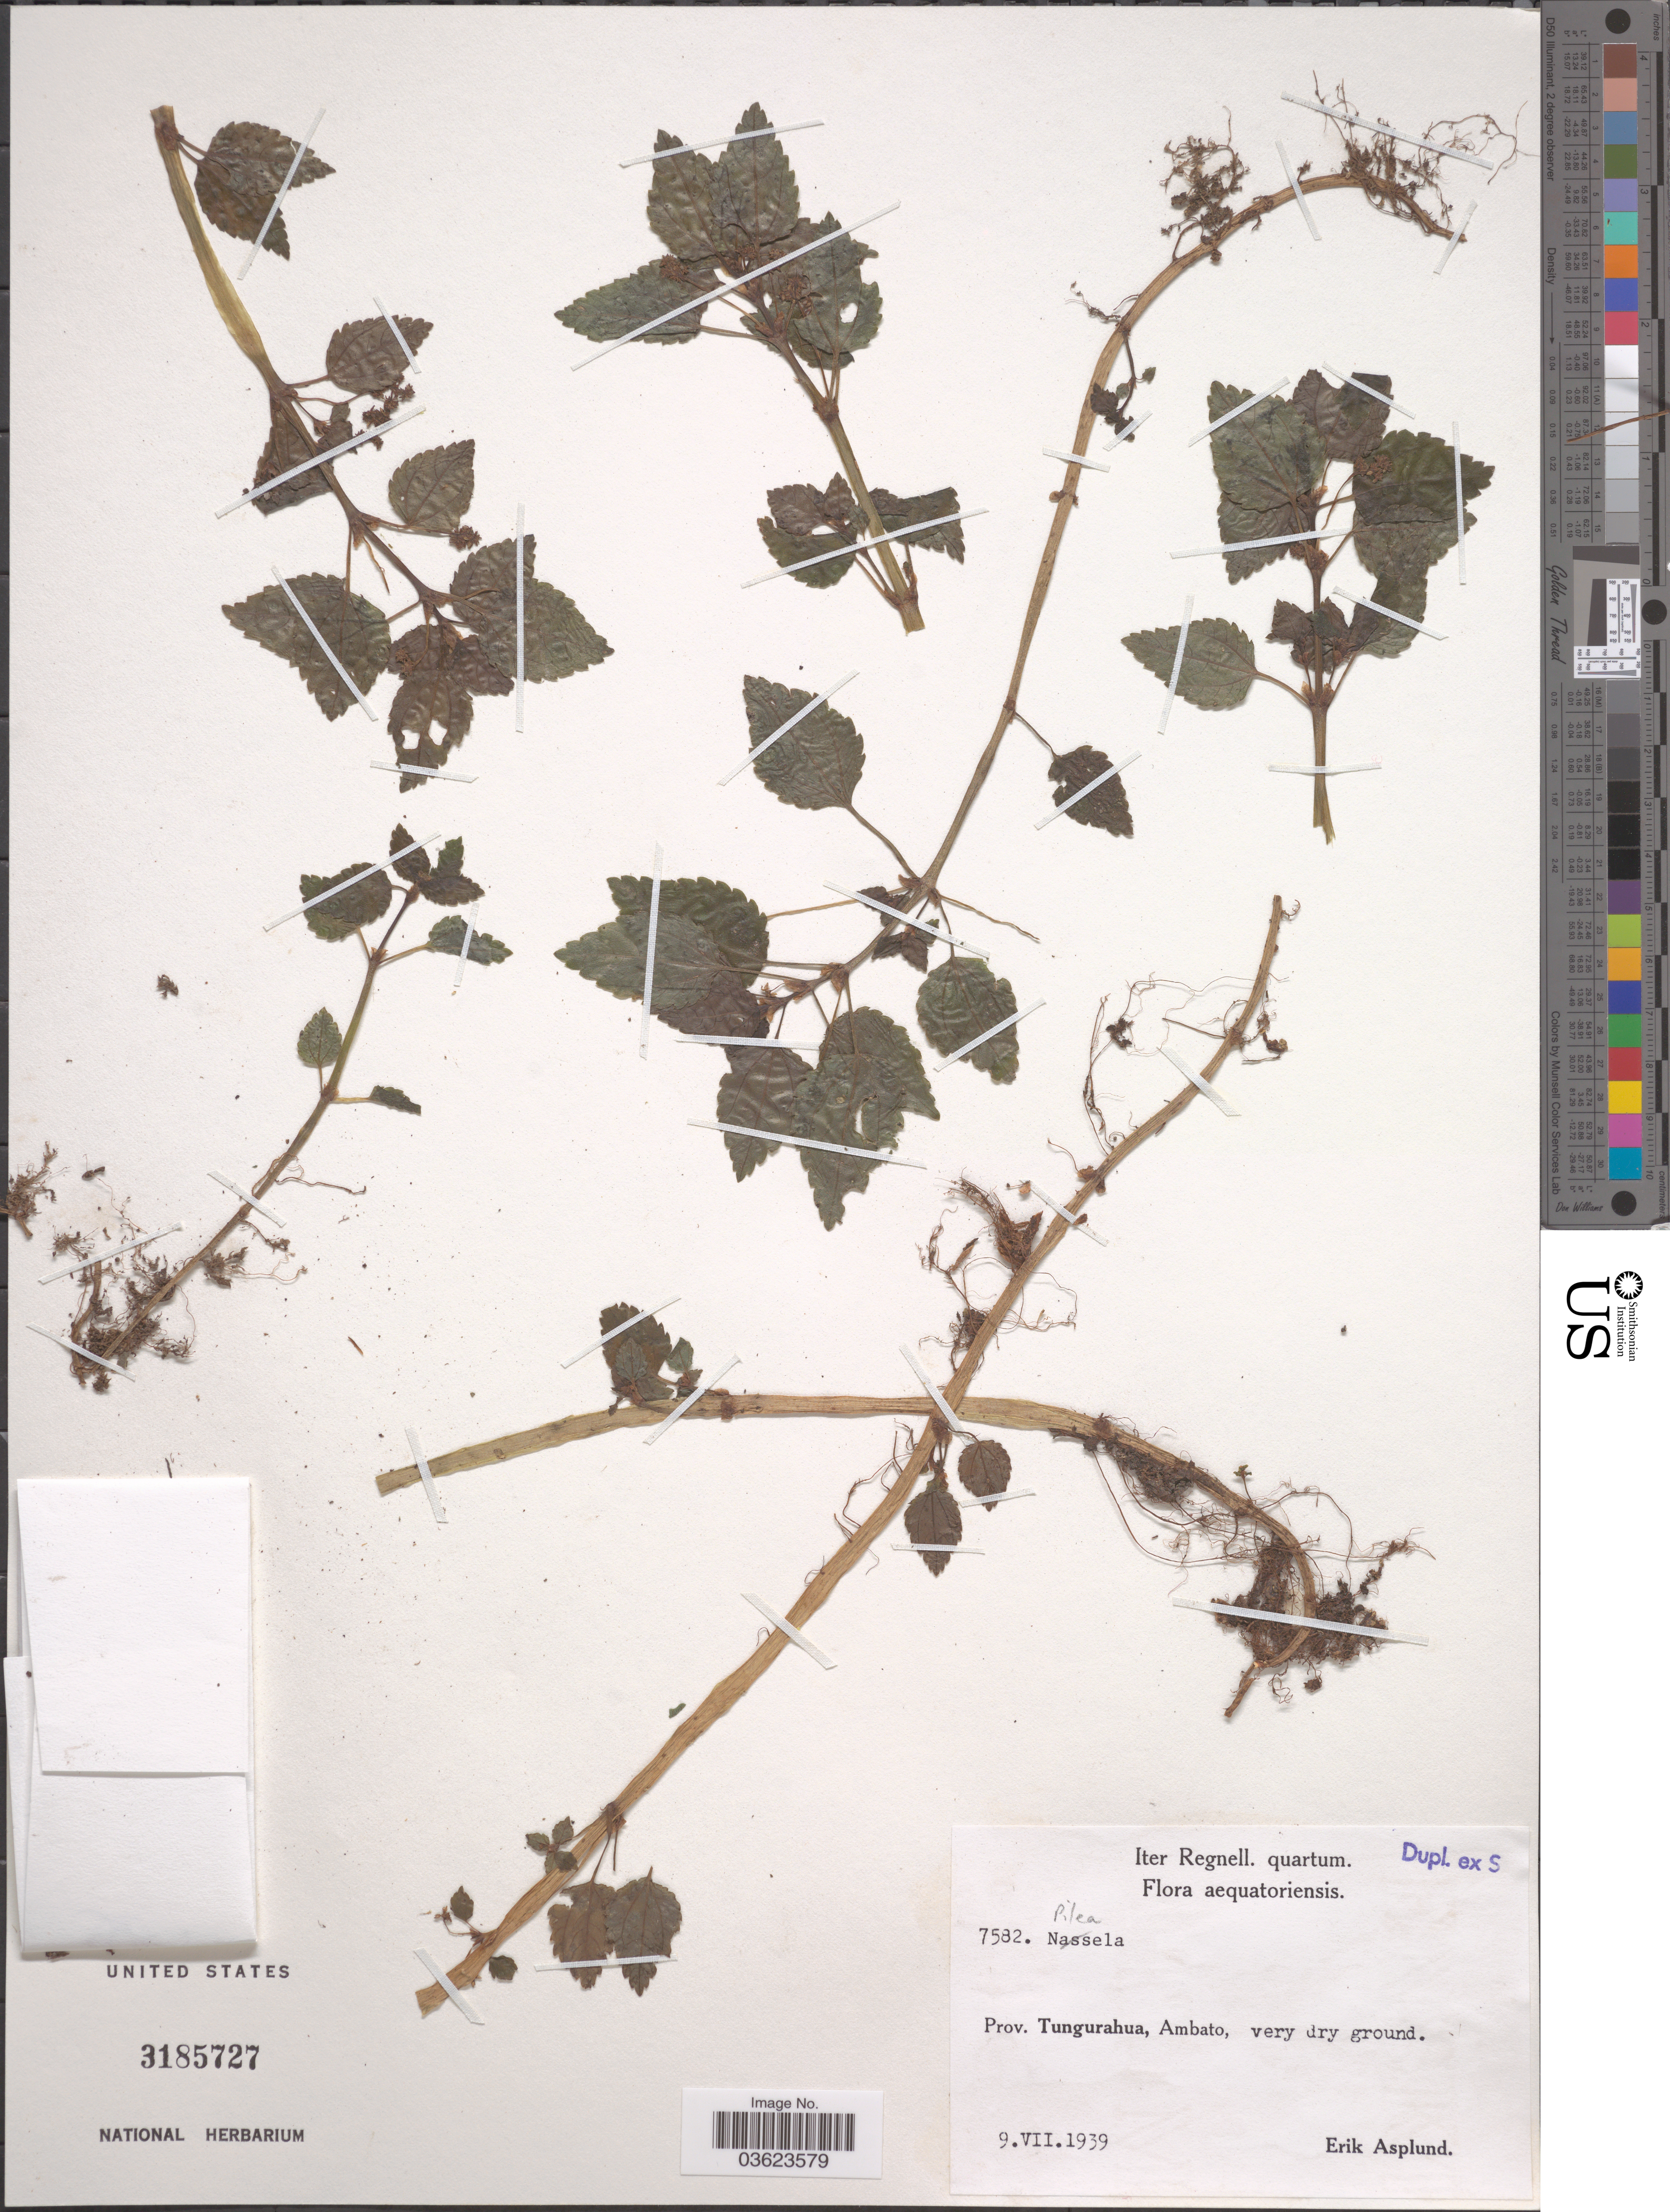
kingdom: Plantae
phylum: Tracheophyta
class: Magnoliopsida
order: Rosales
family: Urticaceae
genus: Pilea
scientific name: Pilea sp.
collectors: E. Asplund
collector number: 7582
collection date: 1939-07-09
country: Ecuador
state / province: Tungurahua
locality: Ambato.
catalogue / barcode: US 3185727